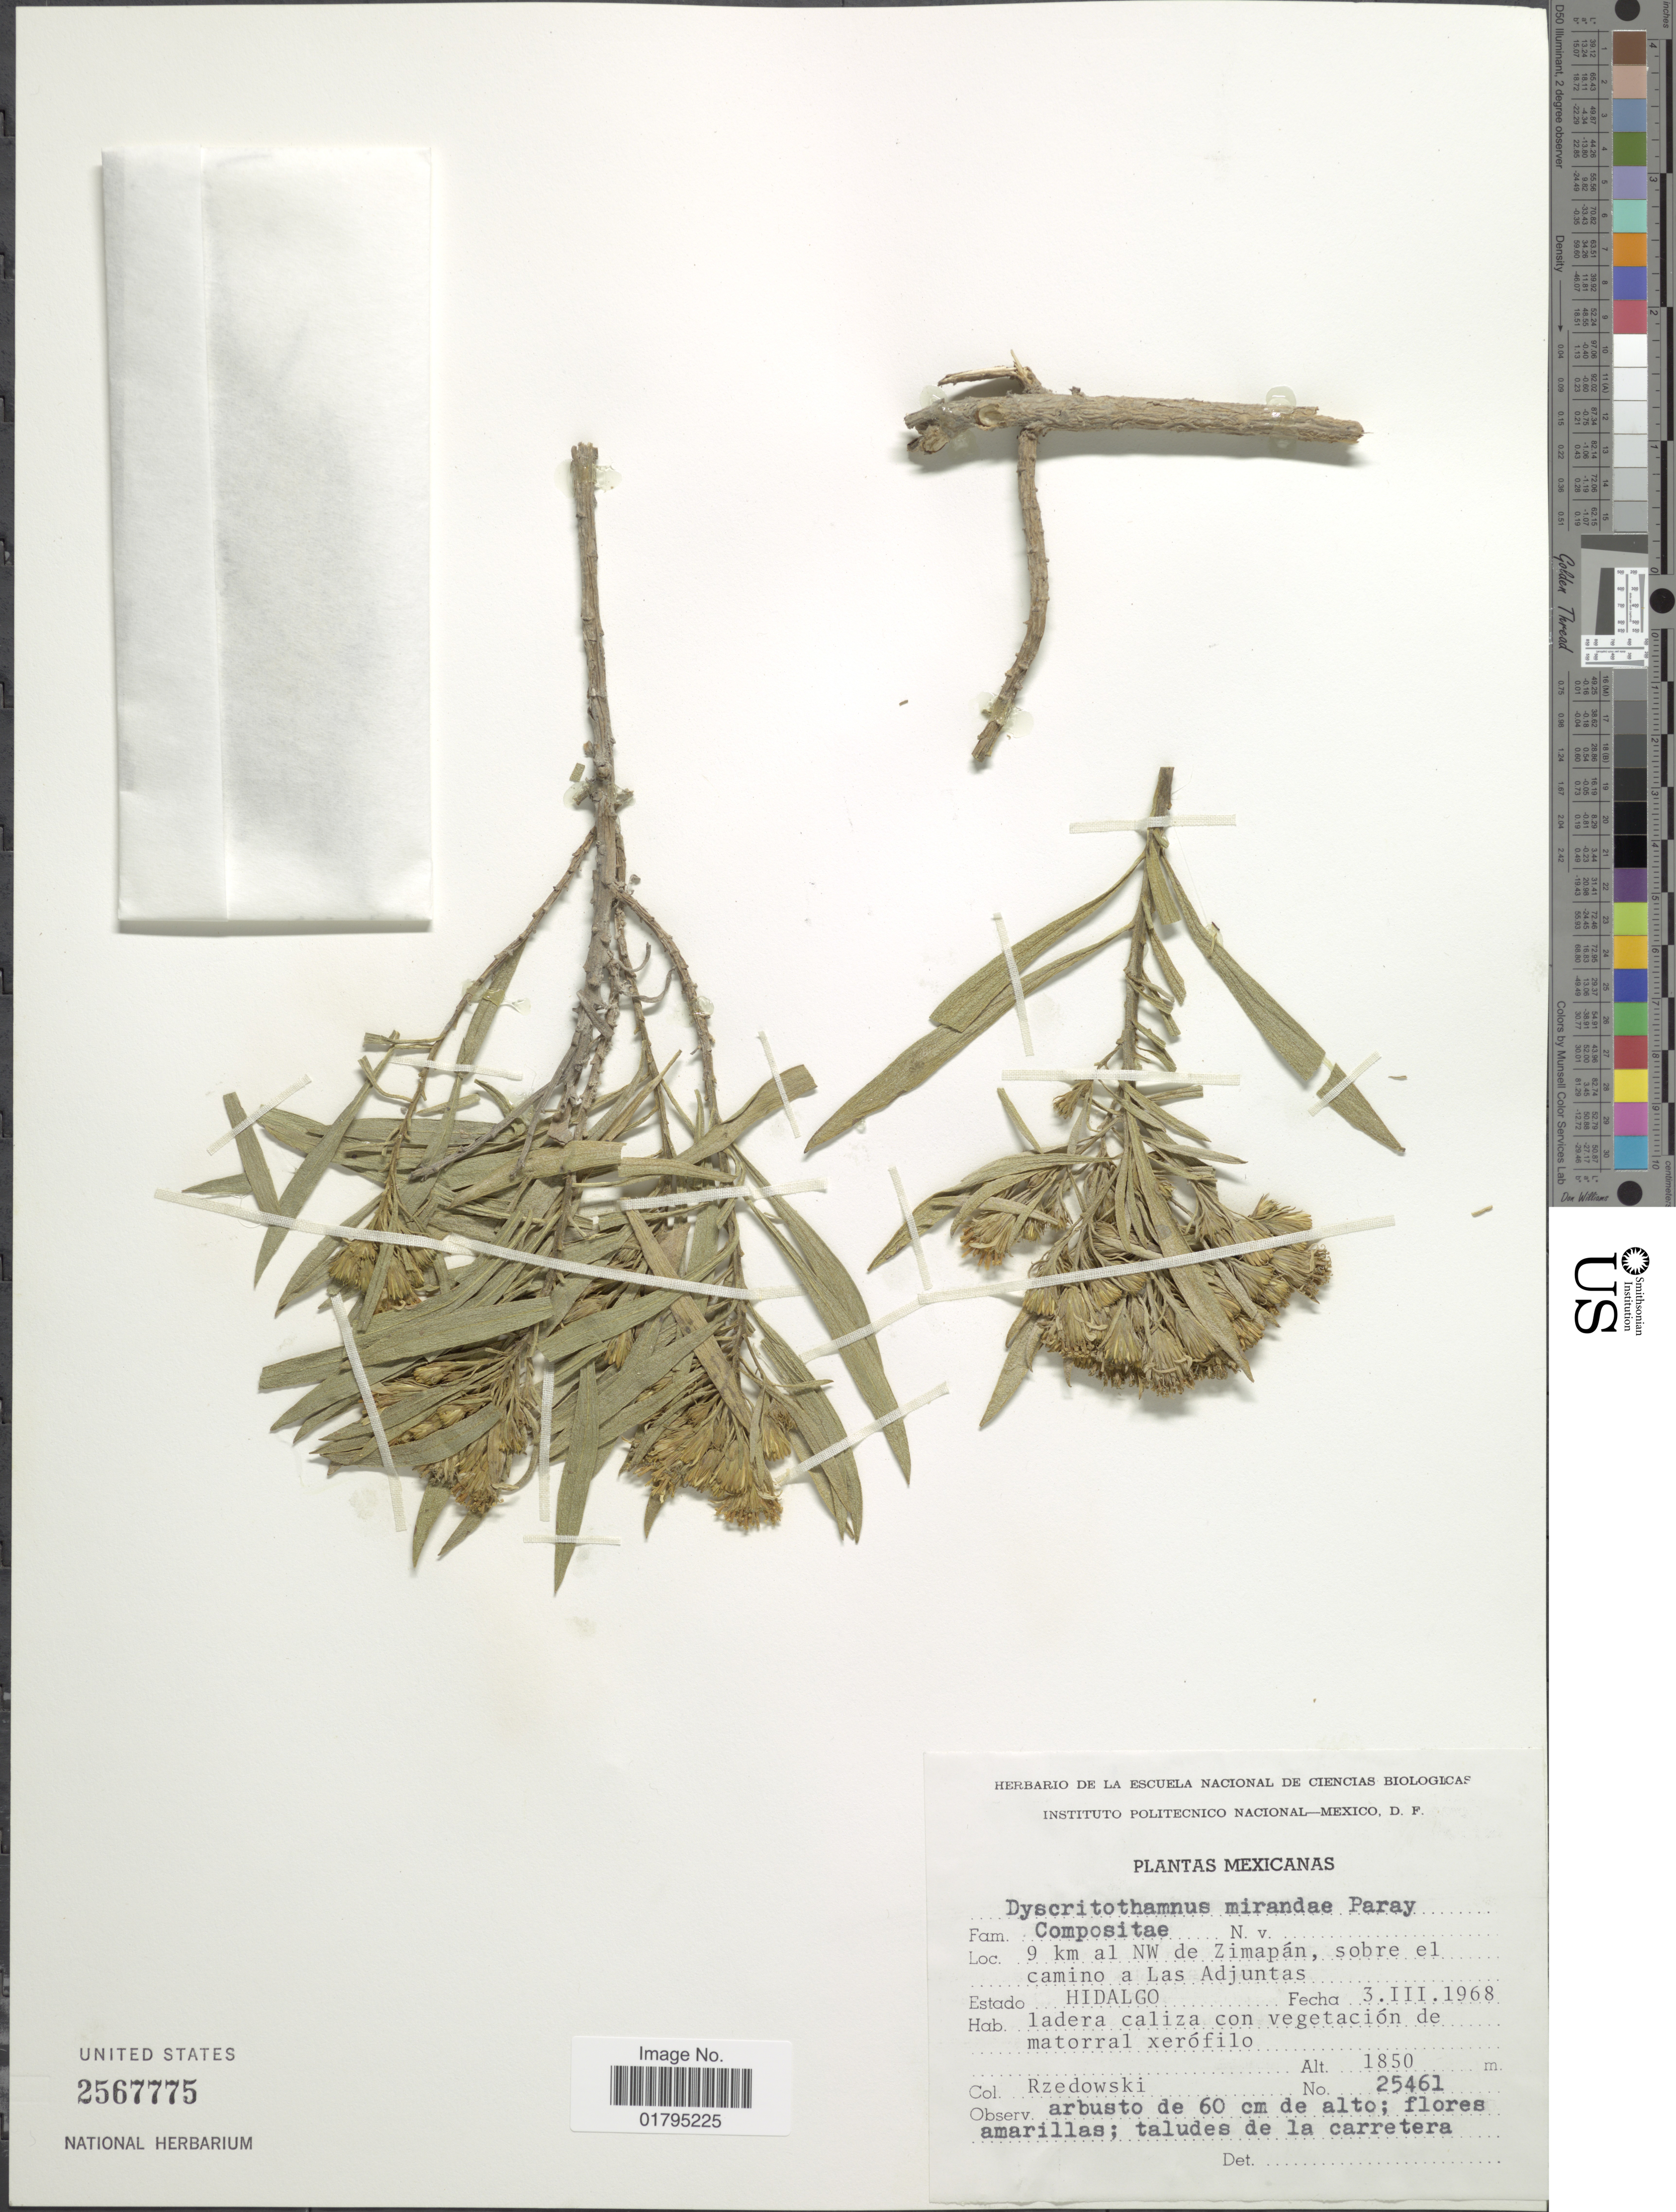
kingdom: Plantae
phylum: Tracheophyta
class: Magnoliopsida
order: Asterales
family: Asteraceae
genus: Dyscritothamnus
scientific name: Dyscritothamnus mirandae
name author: Paray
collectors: Rzedwoski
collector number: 25461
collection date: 1968-03-03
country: Mexico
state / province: Hidalgo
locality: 9 km al NW de Zimapan, sobre el camino a Las Adjuntas.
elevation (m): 1850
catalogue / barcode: US 2567775